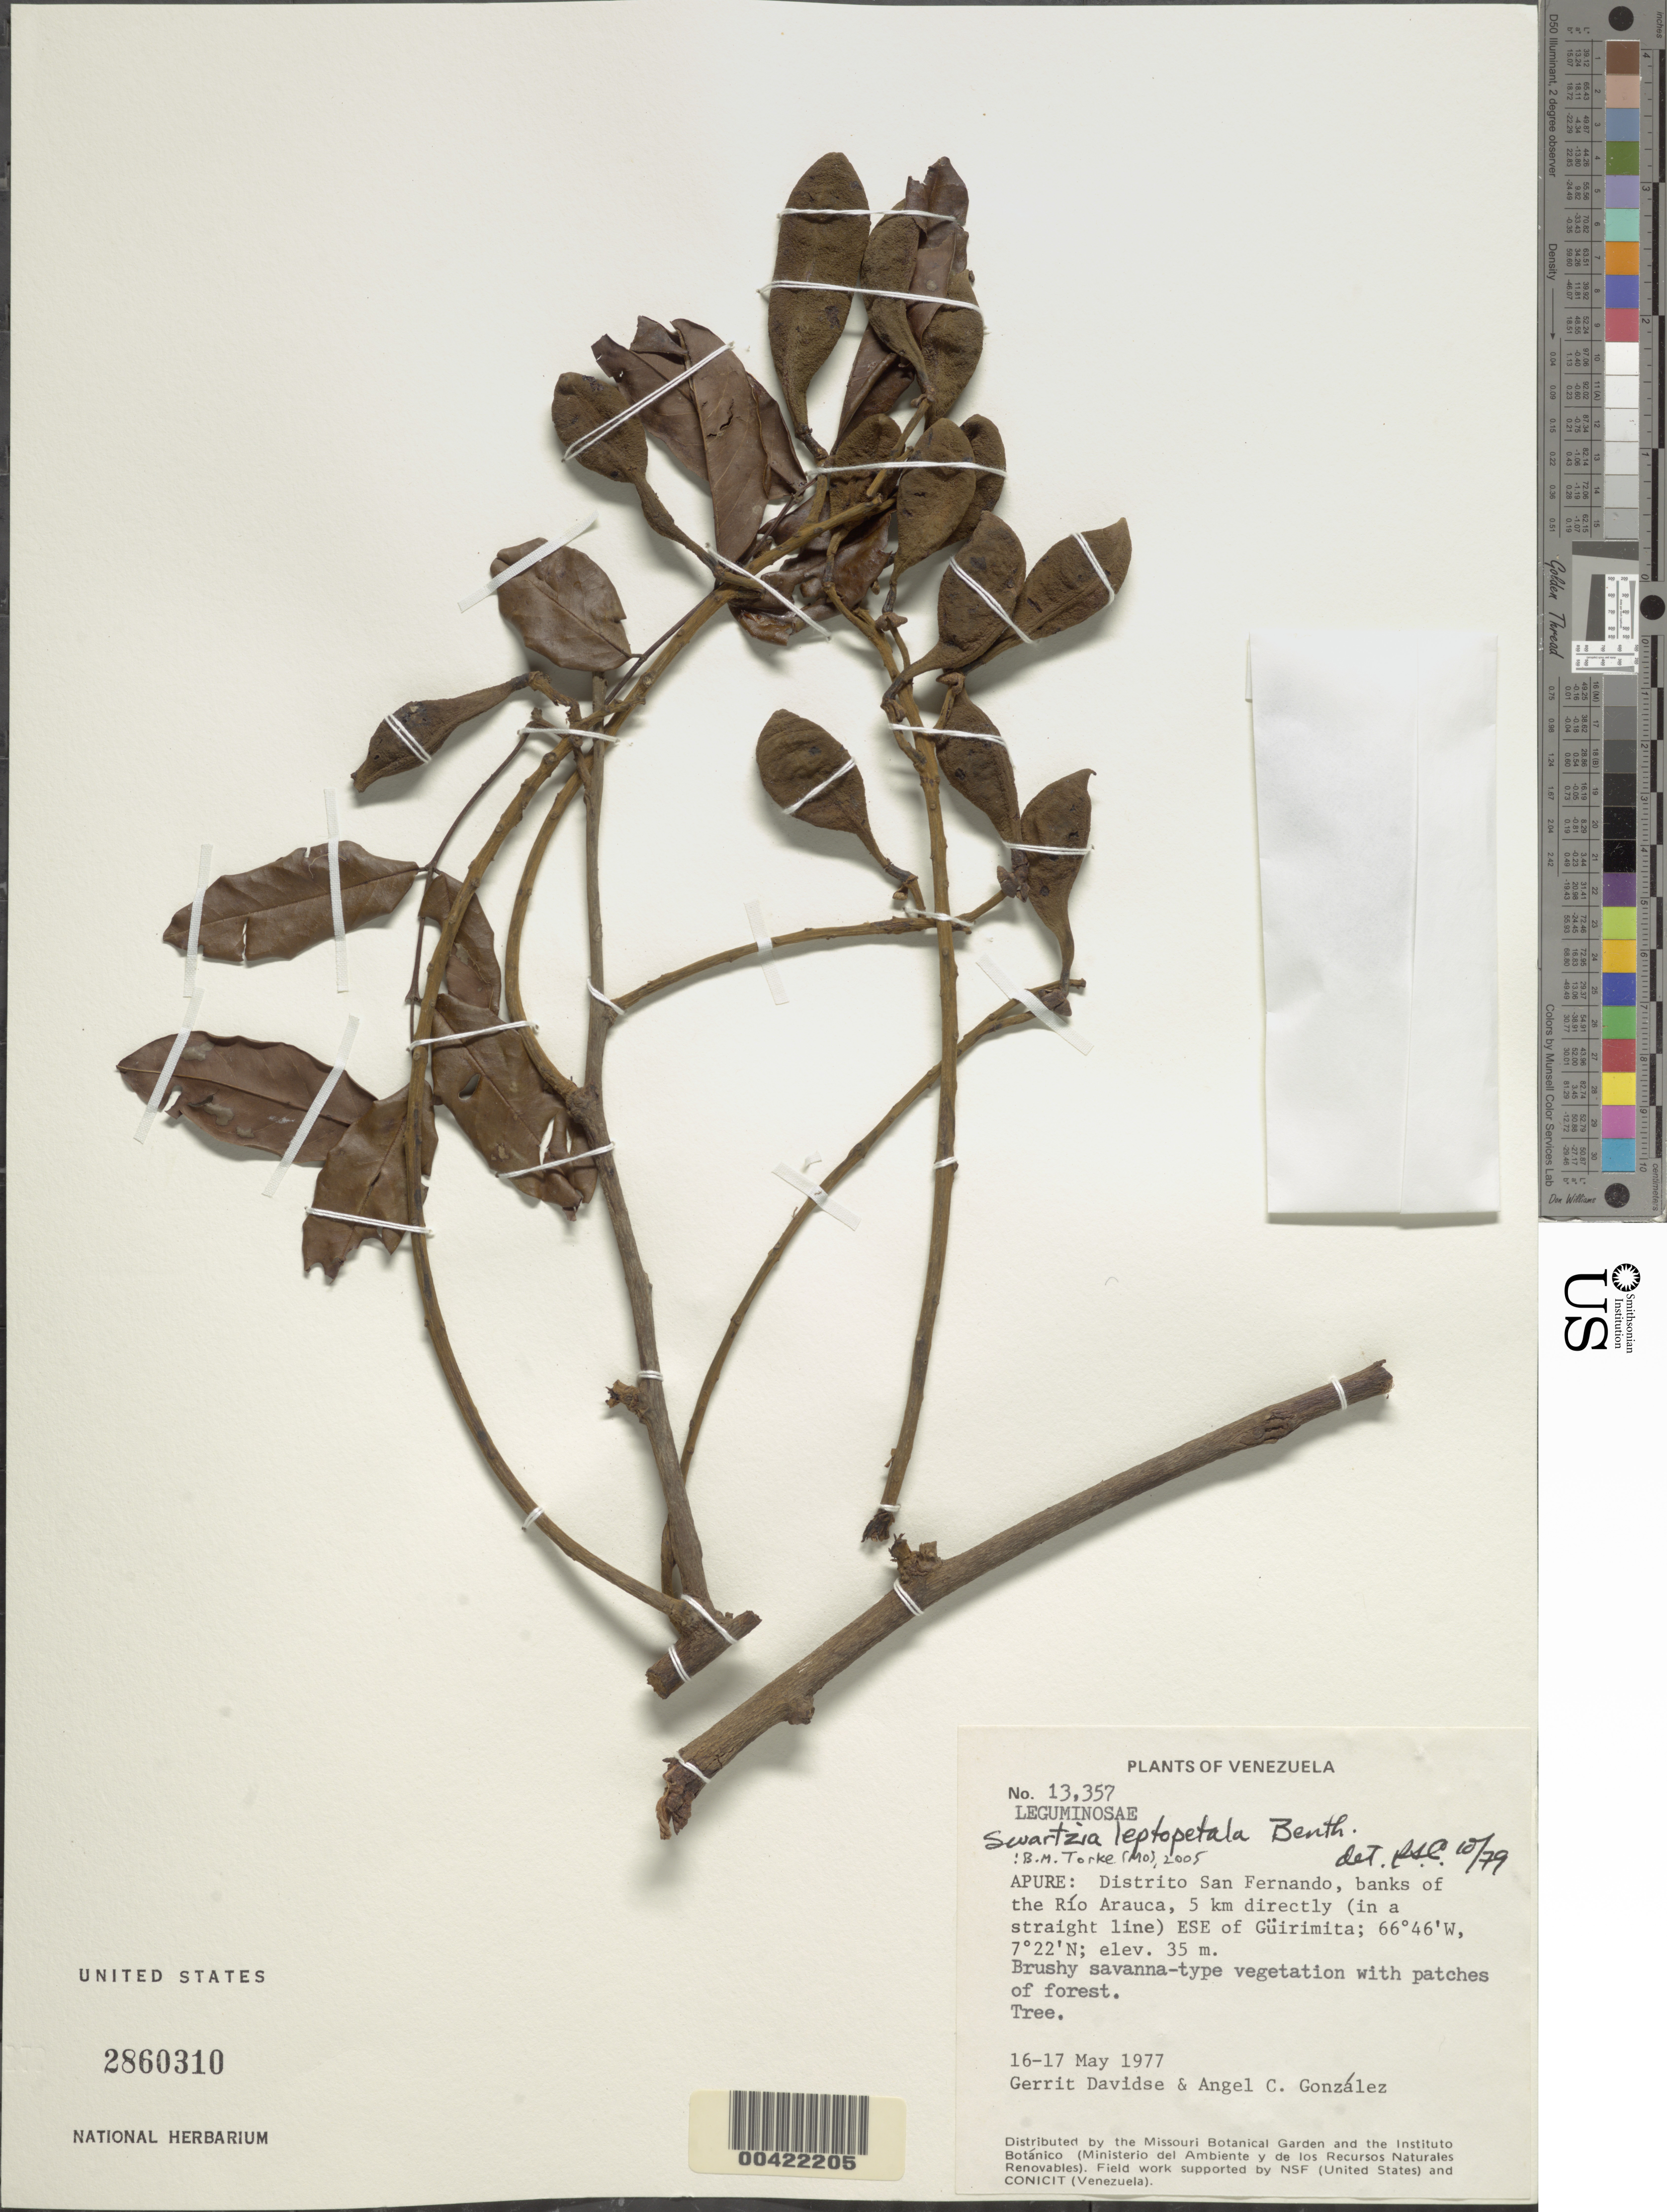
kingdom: Plantae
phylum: Tracheophyta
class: Magnoliopsida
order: Fabales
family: Fabaceae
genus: Swartzia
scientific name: Swartzia leptopetala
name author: Benth.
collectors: G. Davidse & A. C. González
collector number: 13357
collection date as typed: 16 May 1977 to 17 May 1977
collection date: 1977-05-16/1977-05-17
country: Venezuela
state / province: Apure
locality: Guirimita, 5 km directly ese of; banks of rio arauca; distrito san fernando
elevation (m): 35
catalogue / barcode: US 2860310